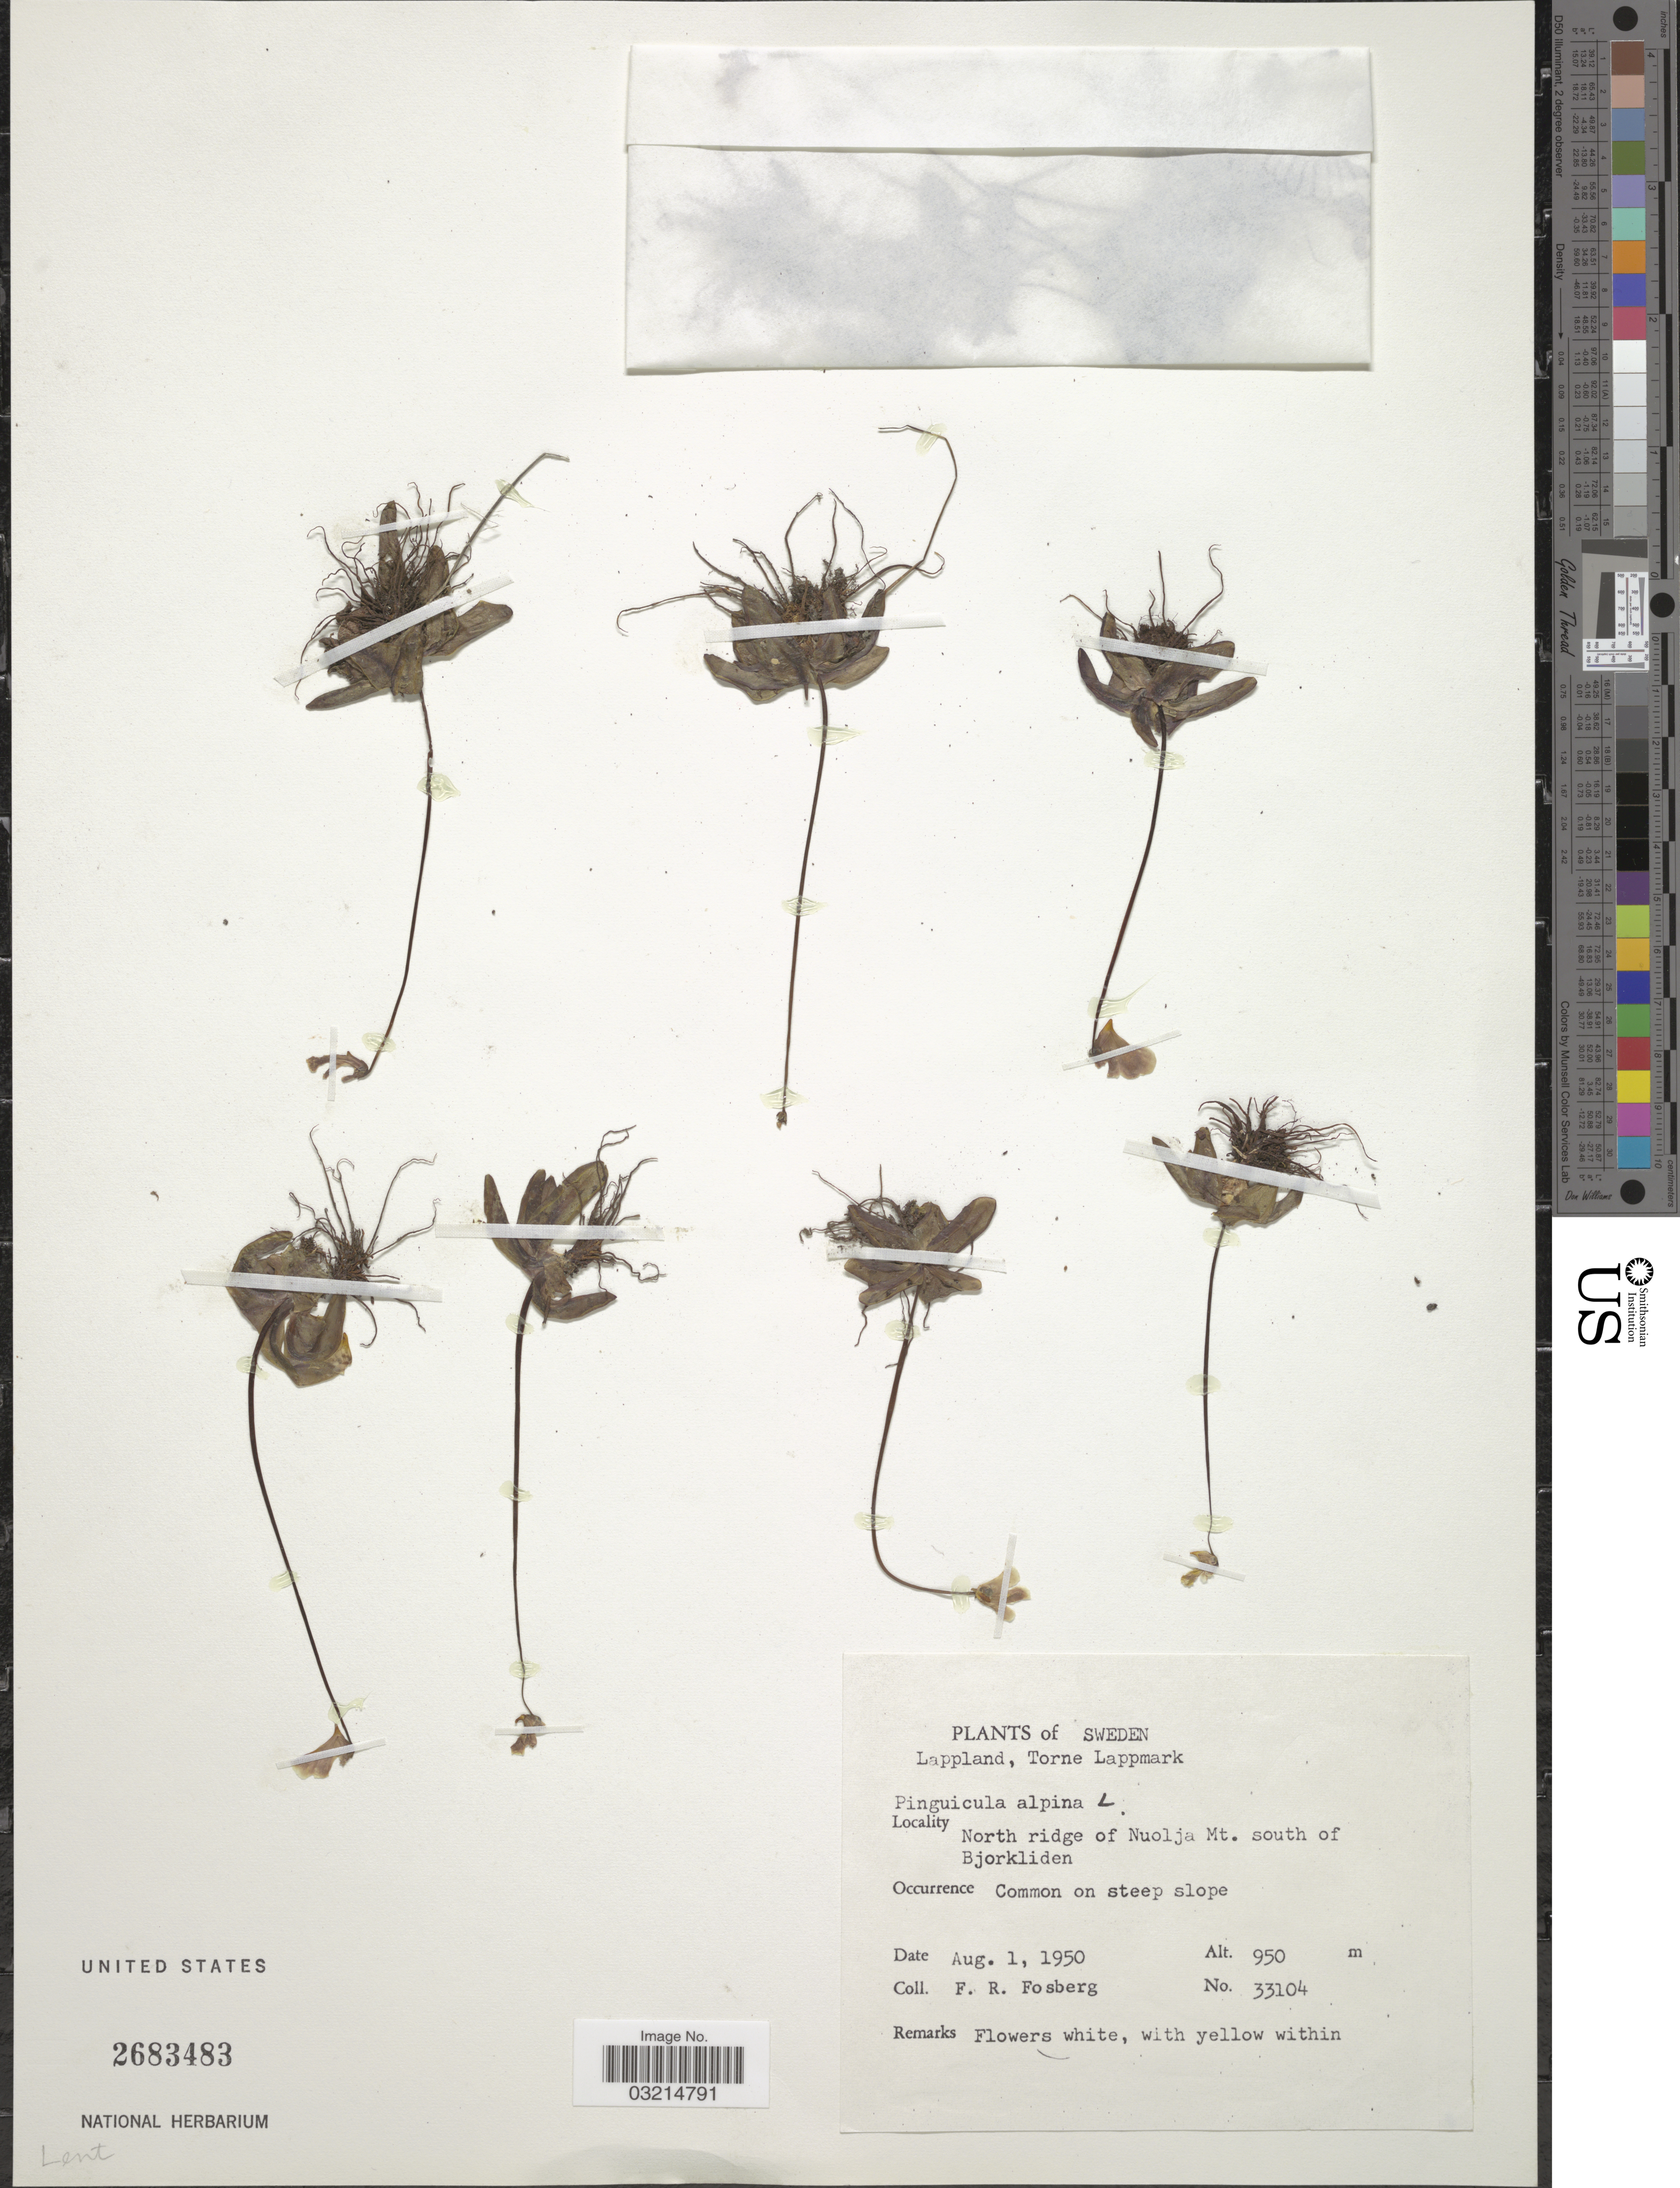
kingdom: Plantae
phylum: Tracheophyta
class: Magnoliopsida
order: Lamiales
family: Lentibulariaceae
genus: Pinguicula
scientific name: Pinguicula alpina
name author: Jacq.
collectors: F. R. Fosberg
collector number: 33104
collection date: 1950-08-01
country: Sweden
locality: Lappland, Torne Lappmark, North ridge of Nuolja Mt. south of Bjorkliden.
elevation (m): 950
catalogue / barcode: US 2683483